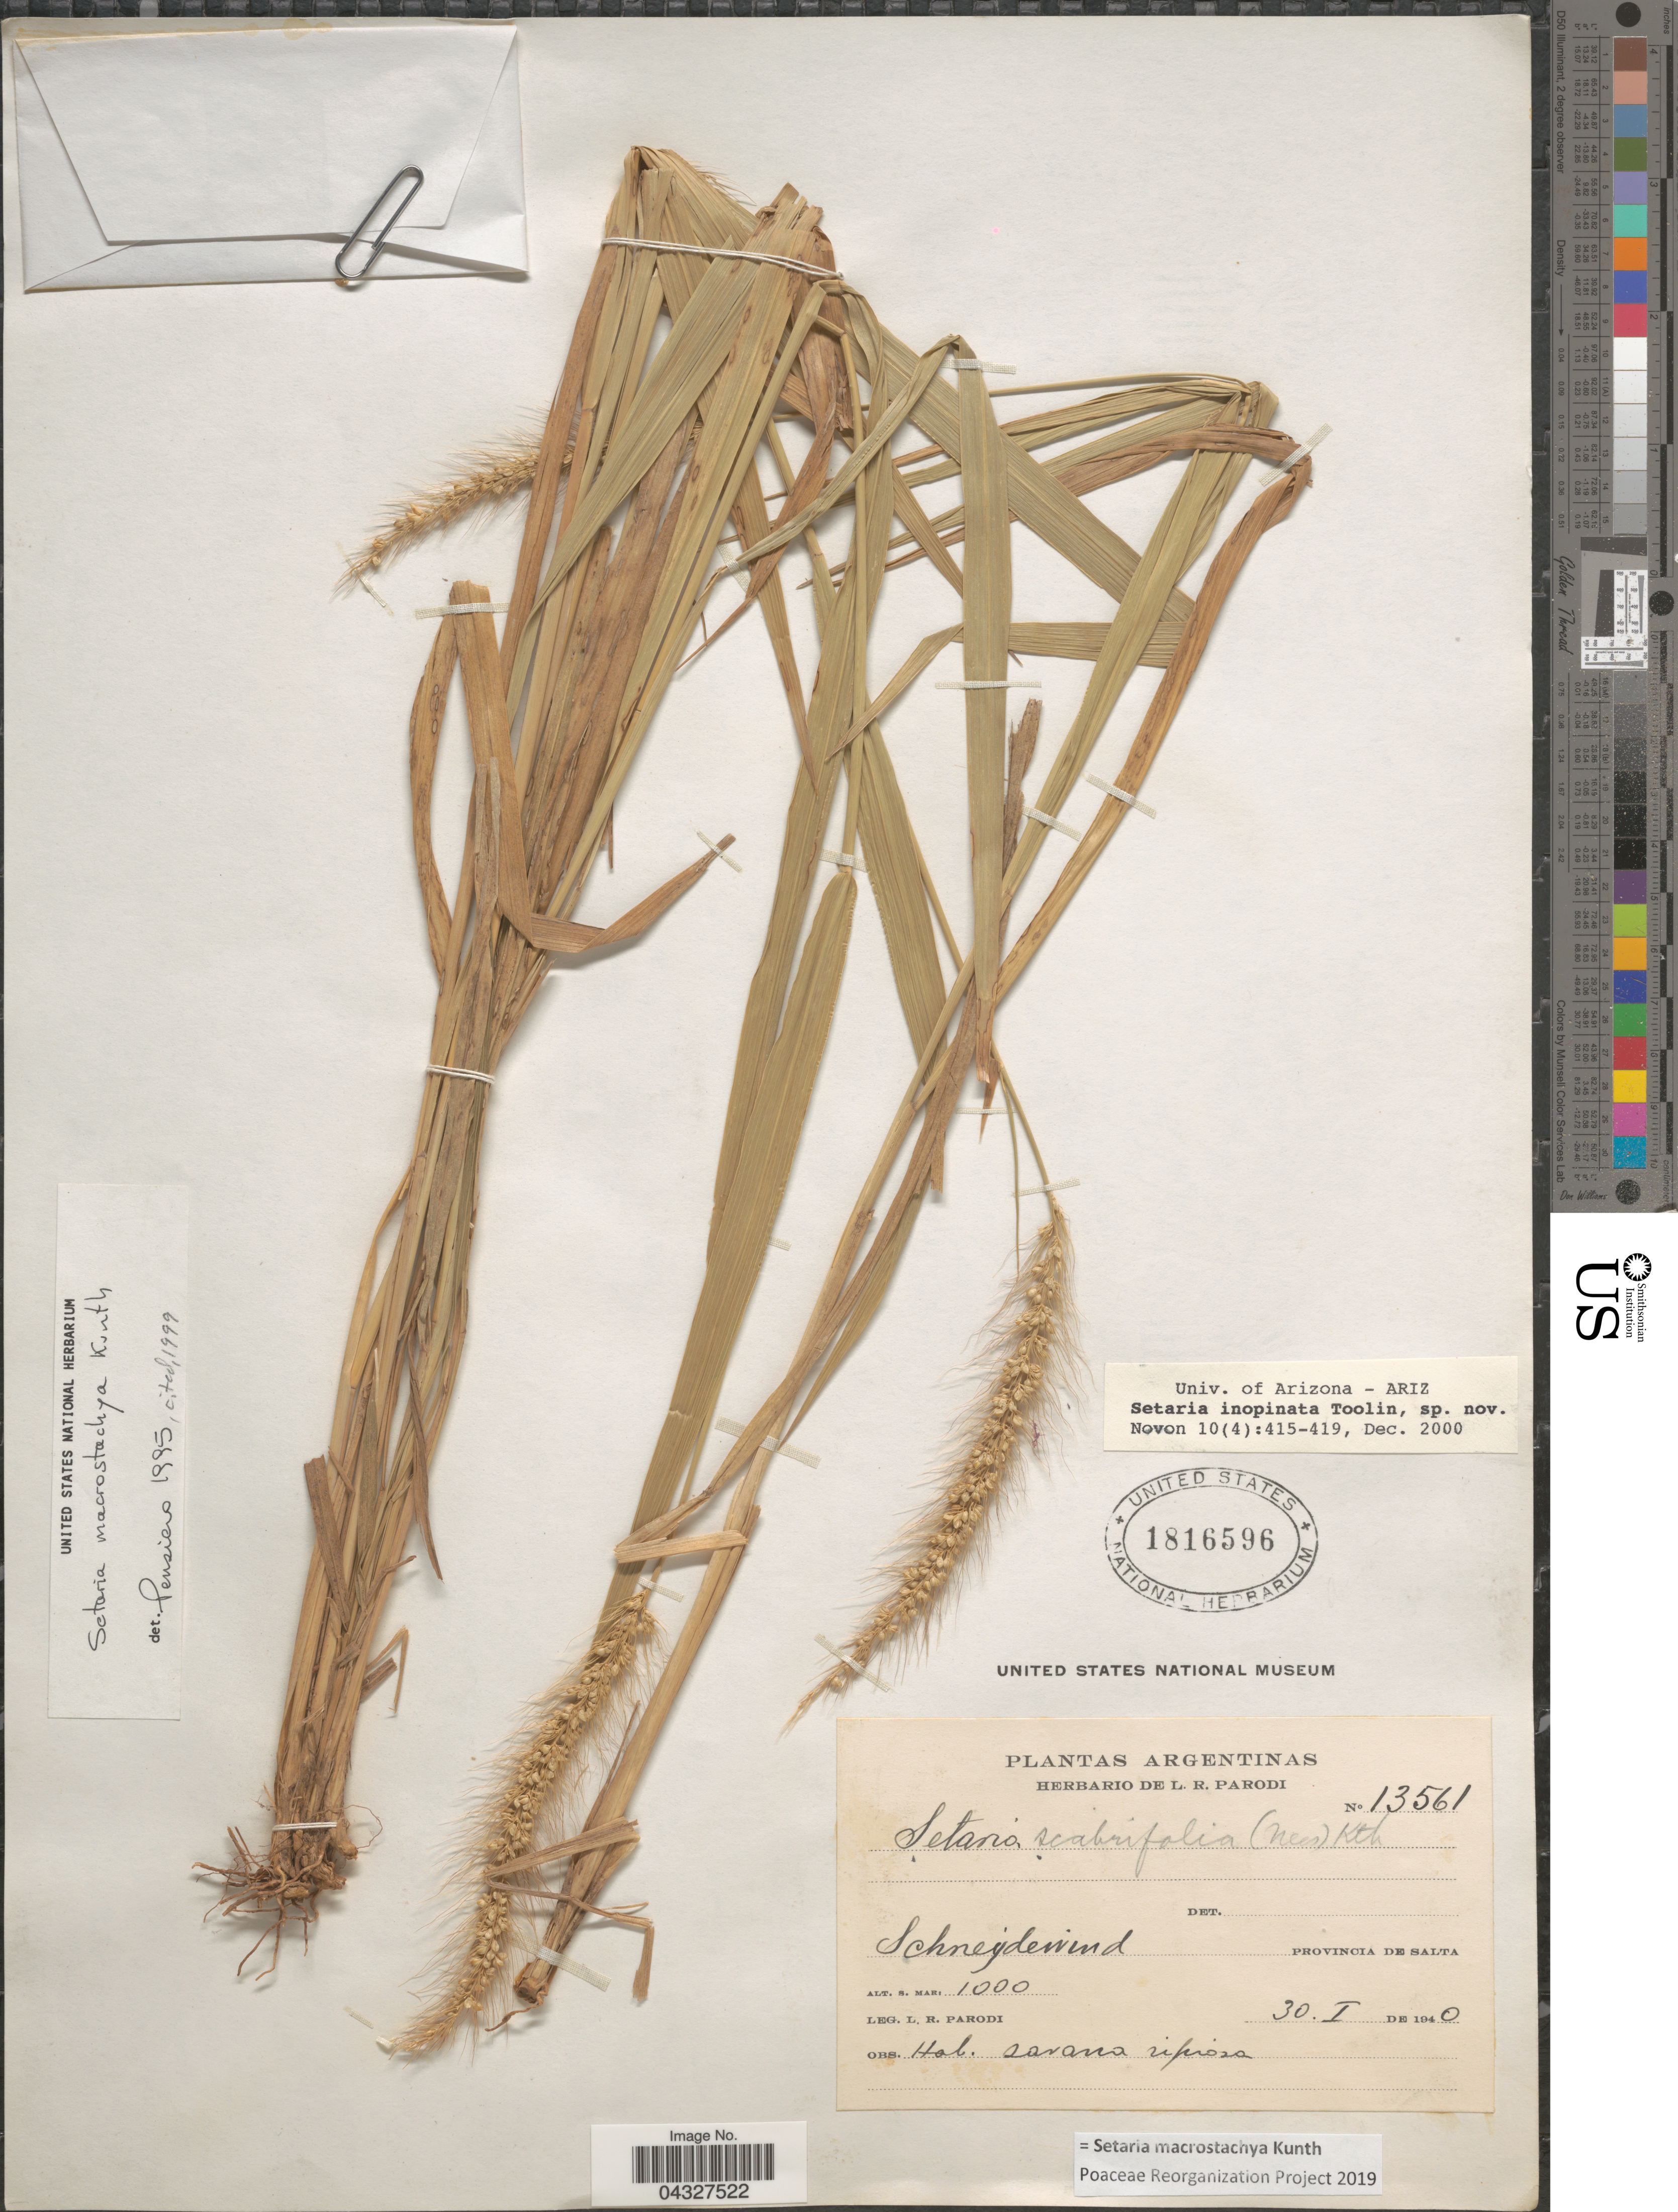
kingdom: Plantae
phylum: Tracheophyta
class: Liliopsida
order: Poales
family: Poaceae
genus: Setaria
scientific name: Setaria macrostachya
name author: Kunth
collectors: L. R. Parodi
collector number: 13561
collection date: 1940-01-30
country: Argentina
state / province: Salta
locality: Schneidewind.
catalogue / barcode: US 1816596